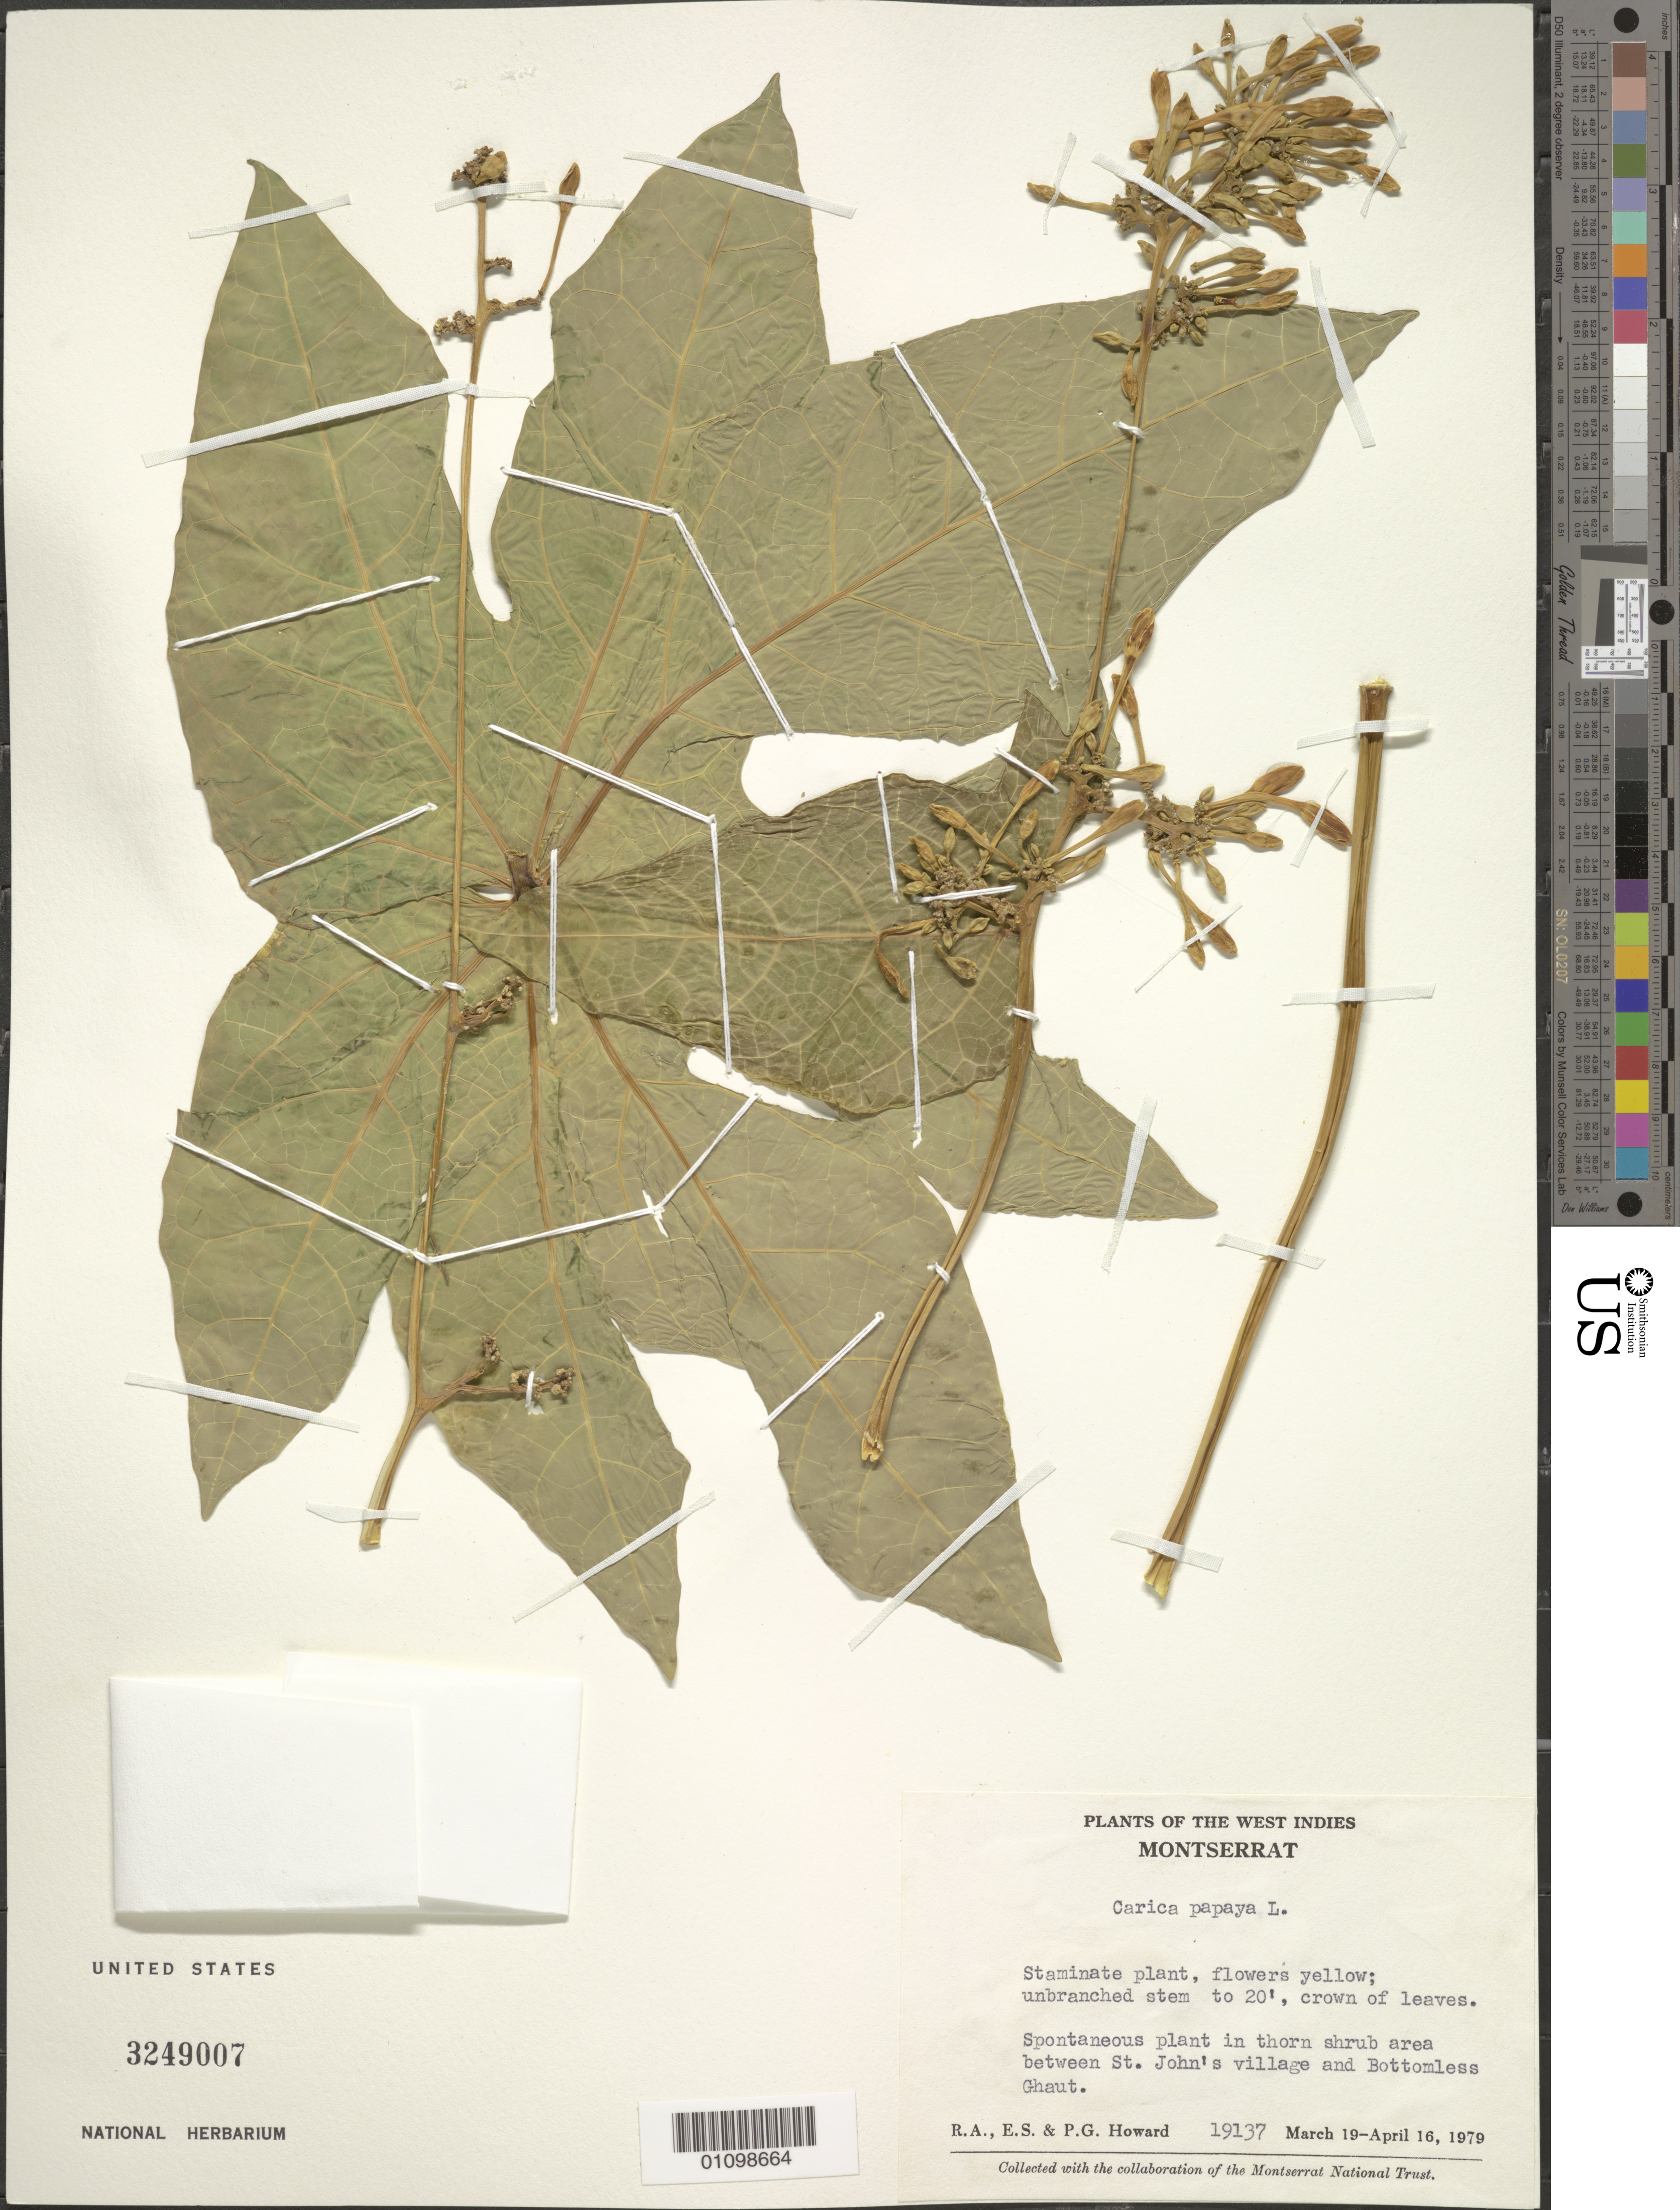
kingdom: Plantae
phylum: Tracheophyta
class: Magnoliopsida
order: Brassicales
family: Caricaceae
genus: Carica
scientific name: Carica papaya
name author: L.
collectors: R. A. Howard, E. S. Howard & P. Howard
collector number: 19137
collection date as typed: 19 Mar 1979 to 16 Apr 1979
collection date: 1979-03-19/1979-04-16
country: Montserrat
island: Montserrat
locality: Spontaneous plant in thorn shrub area between St. John's village and Bottomless Ghaut.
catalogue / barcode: US 3249007